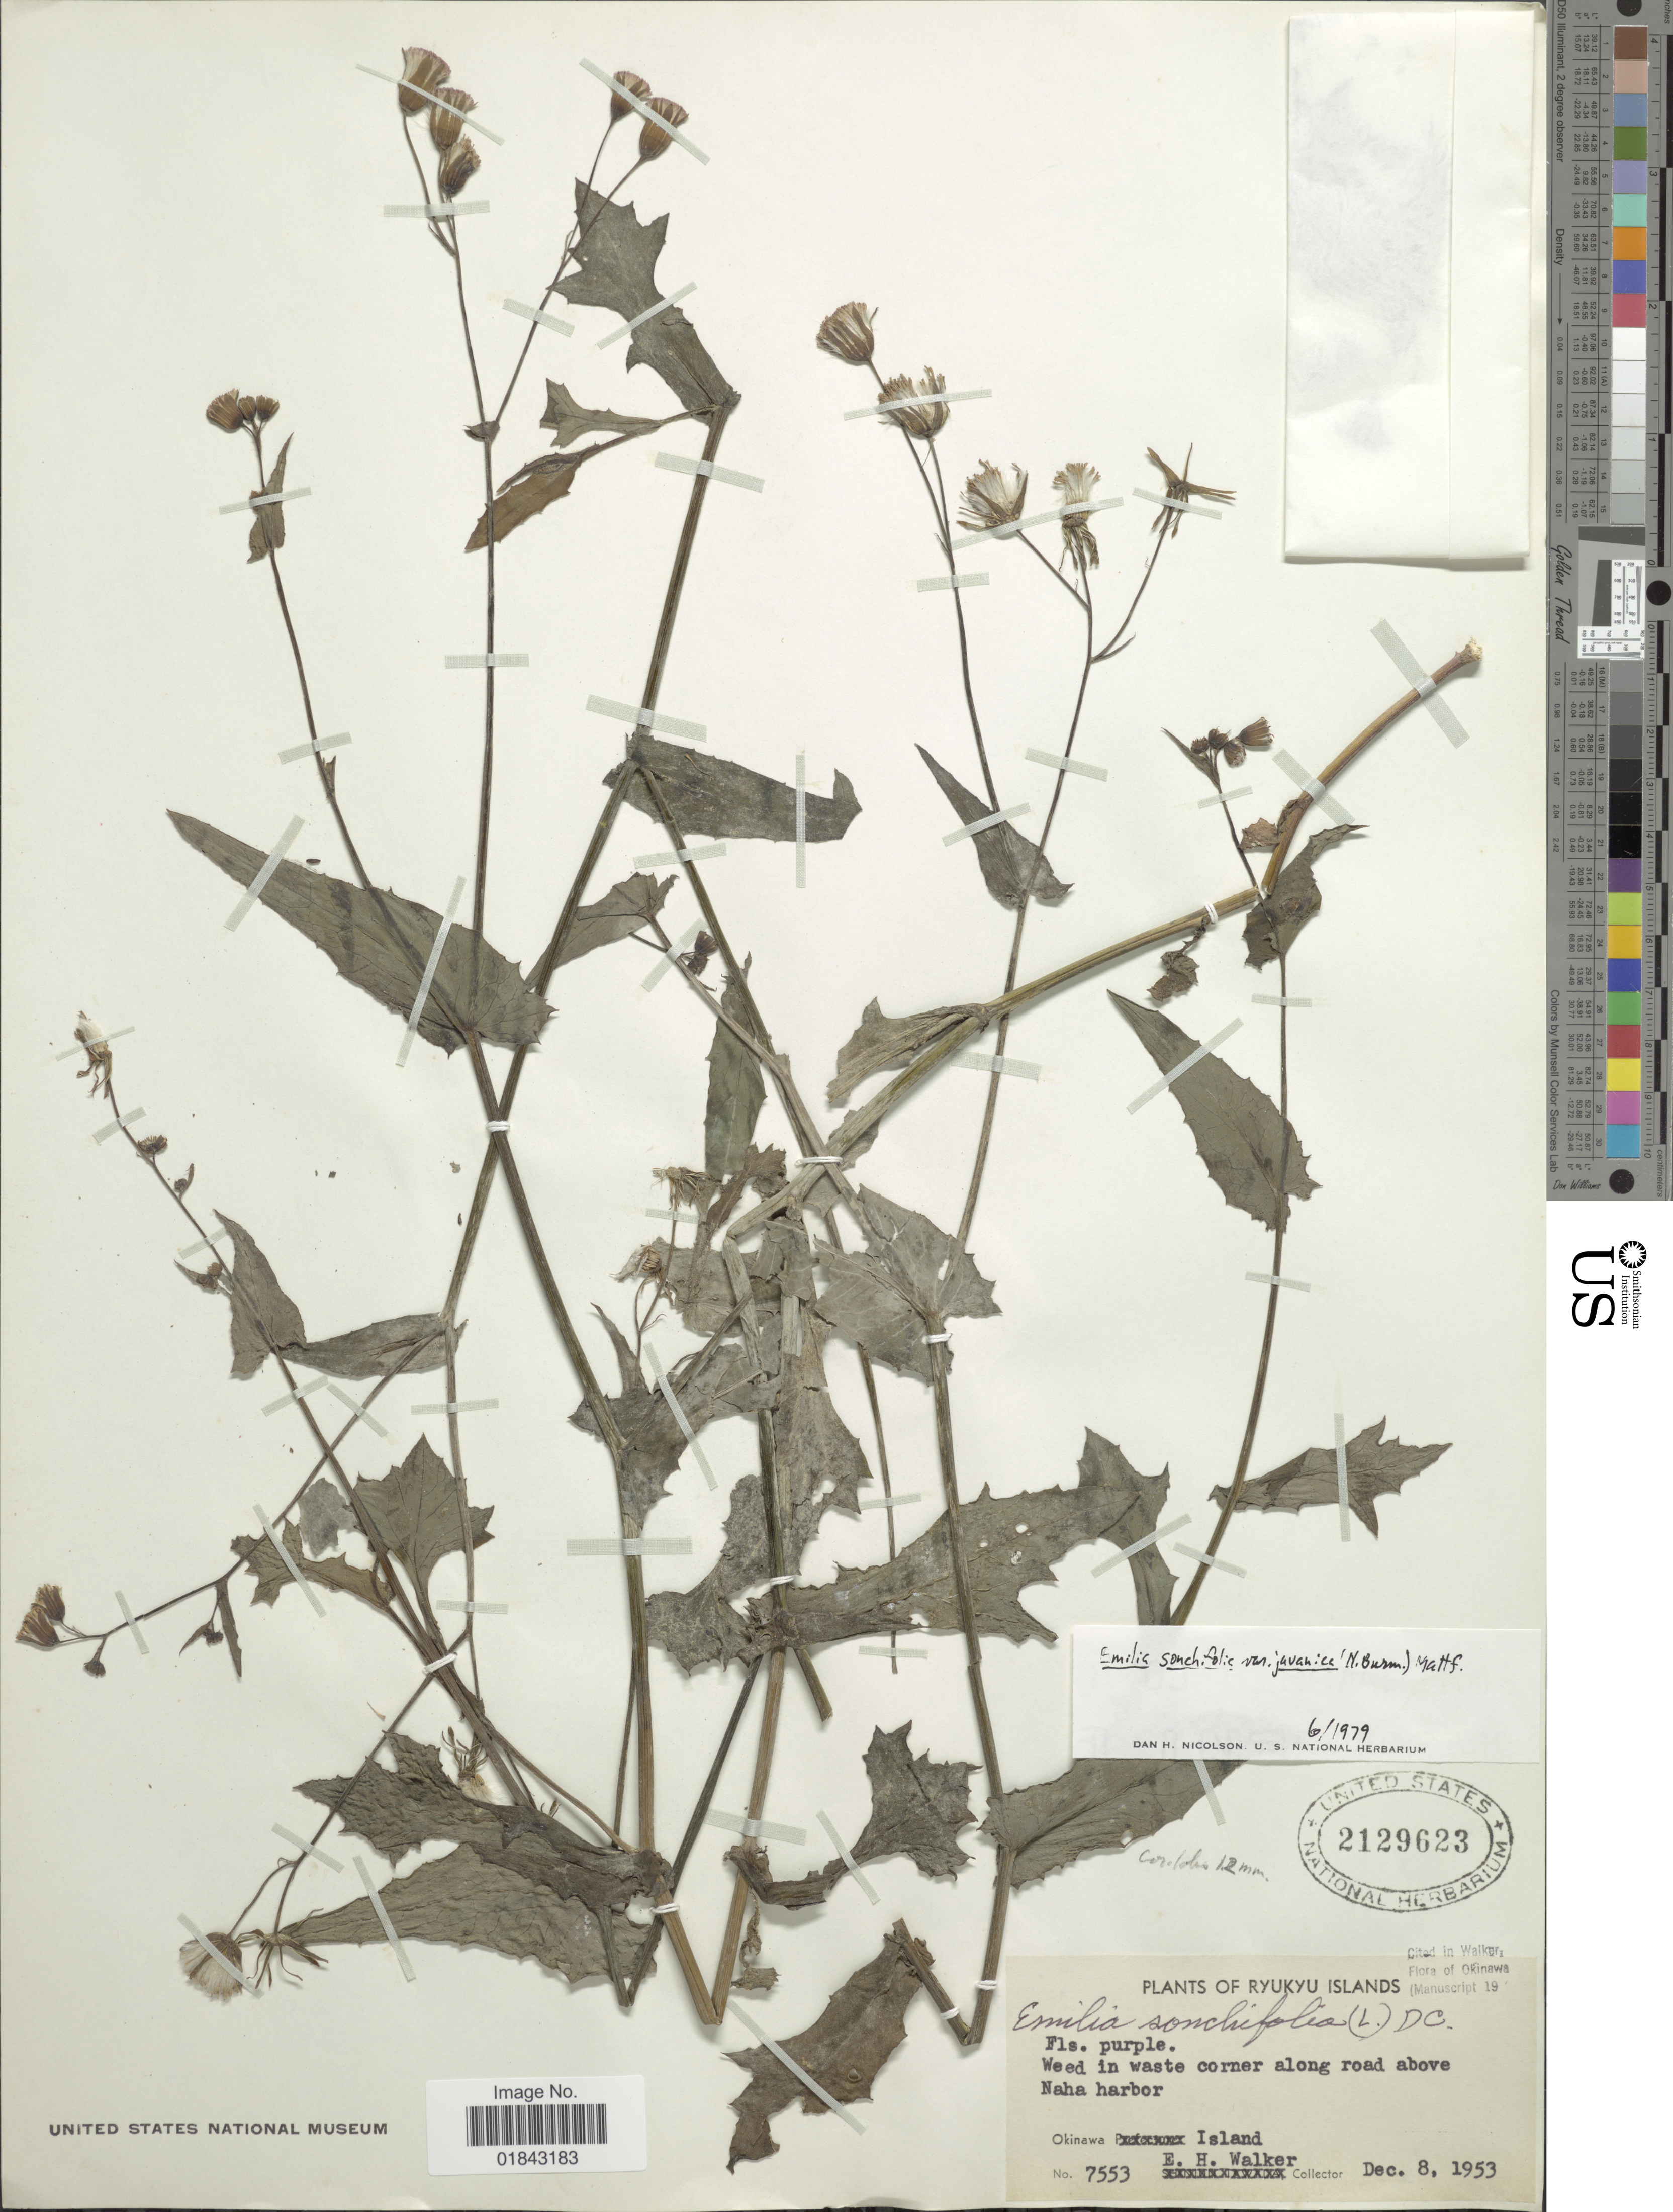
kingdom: Plantae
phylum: Tracheophyta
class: Magnoliopsida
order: Asterales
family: Asteraceae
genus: Emilia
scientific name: Emilia sonchifolia var. javanica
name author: (Burm. f.) Mattf.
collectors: E. H. Walker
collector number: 7553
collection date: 1953-12-08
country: Japan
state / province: Okinawa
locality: Ryukyu Islands, weed in waste corner along road above Naha harbor, Okinawa Island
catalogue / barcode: US 2129623